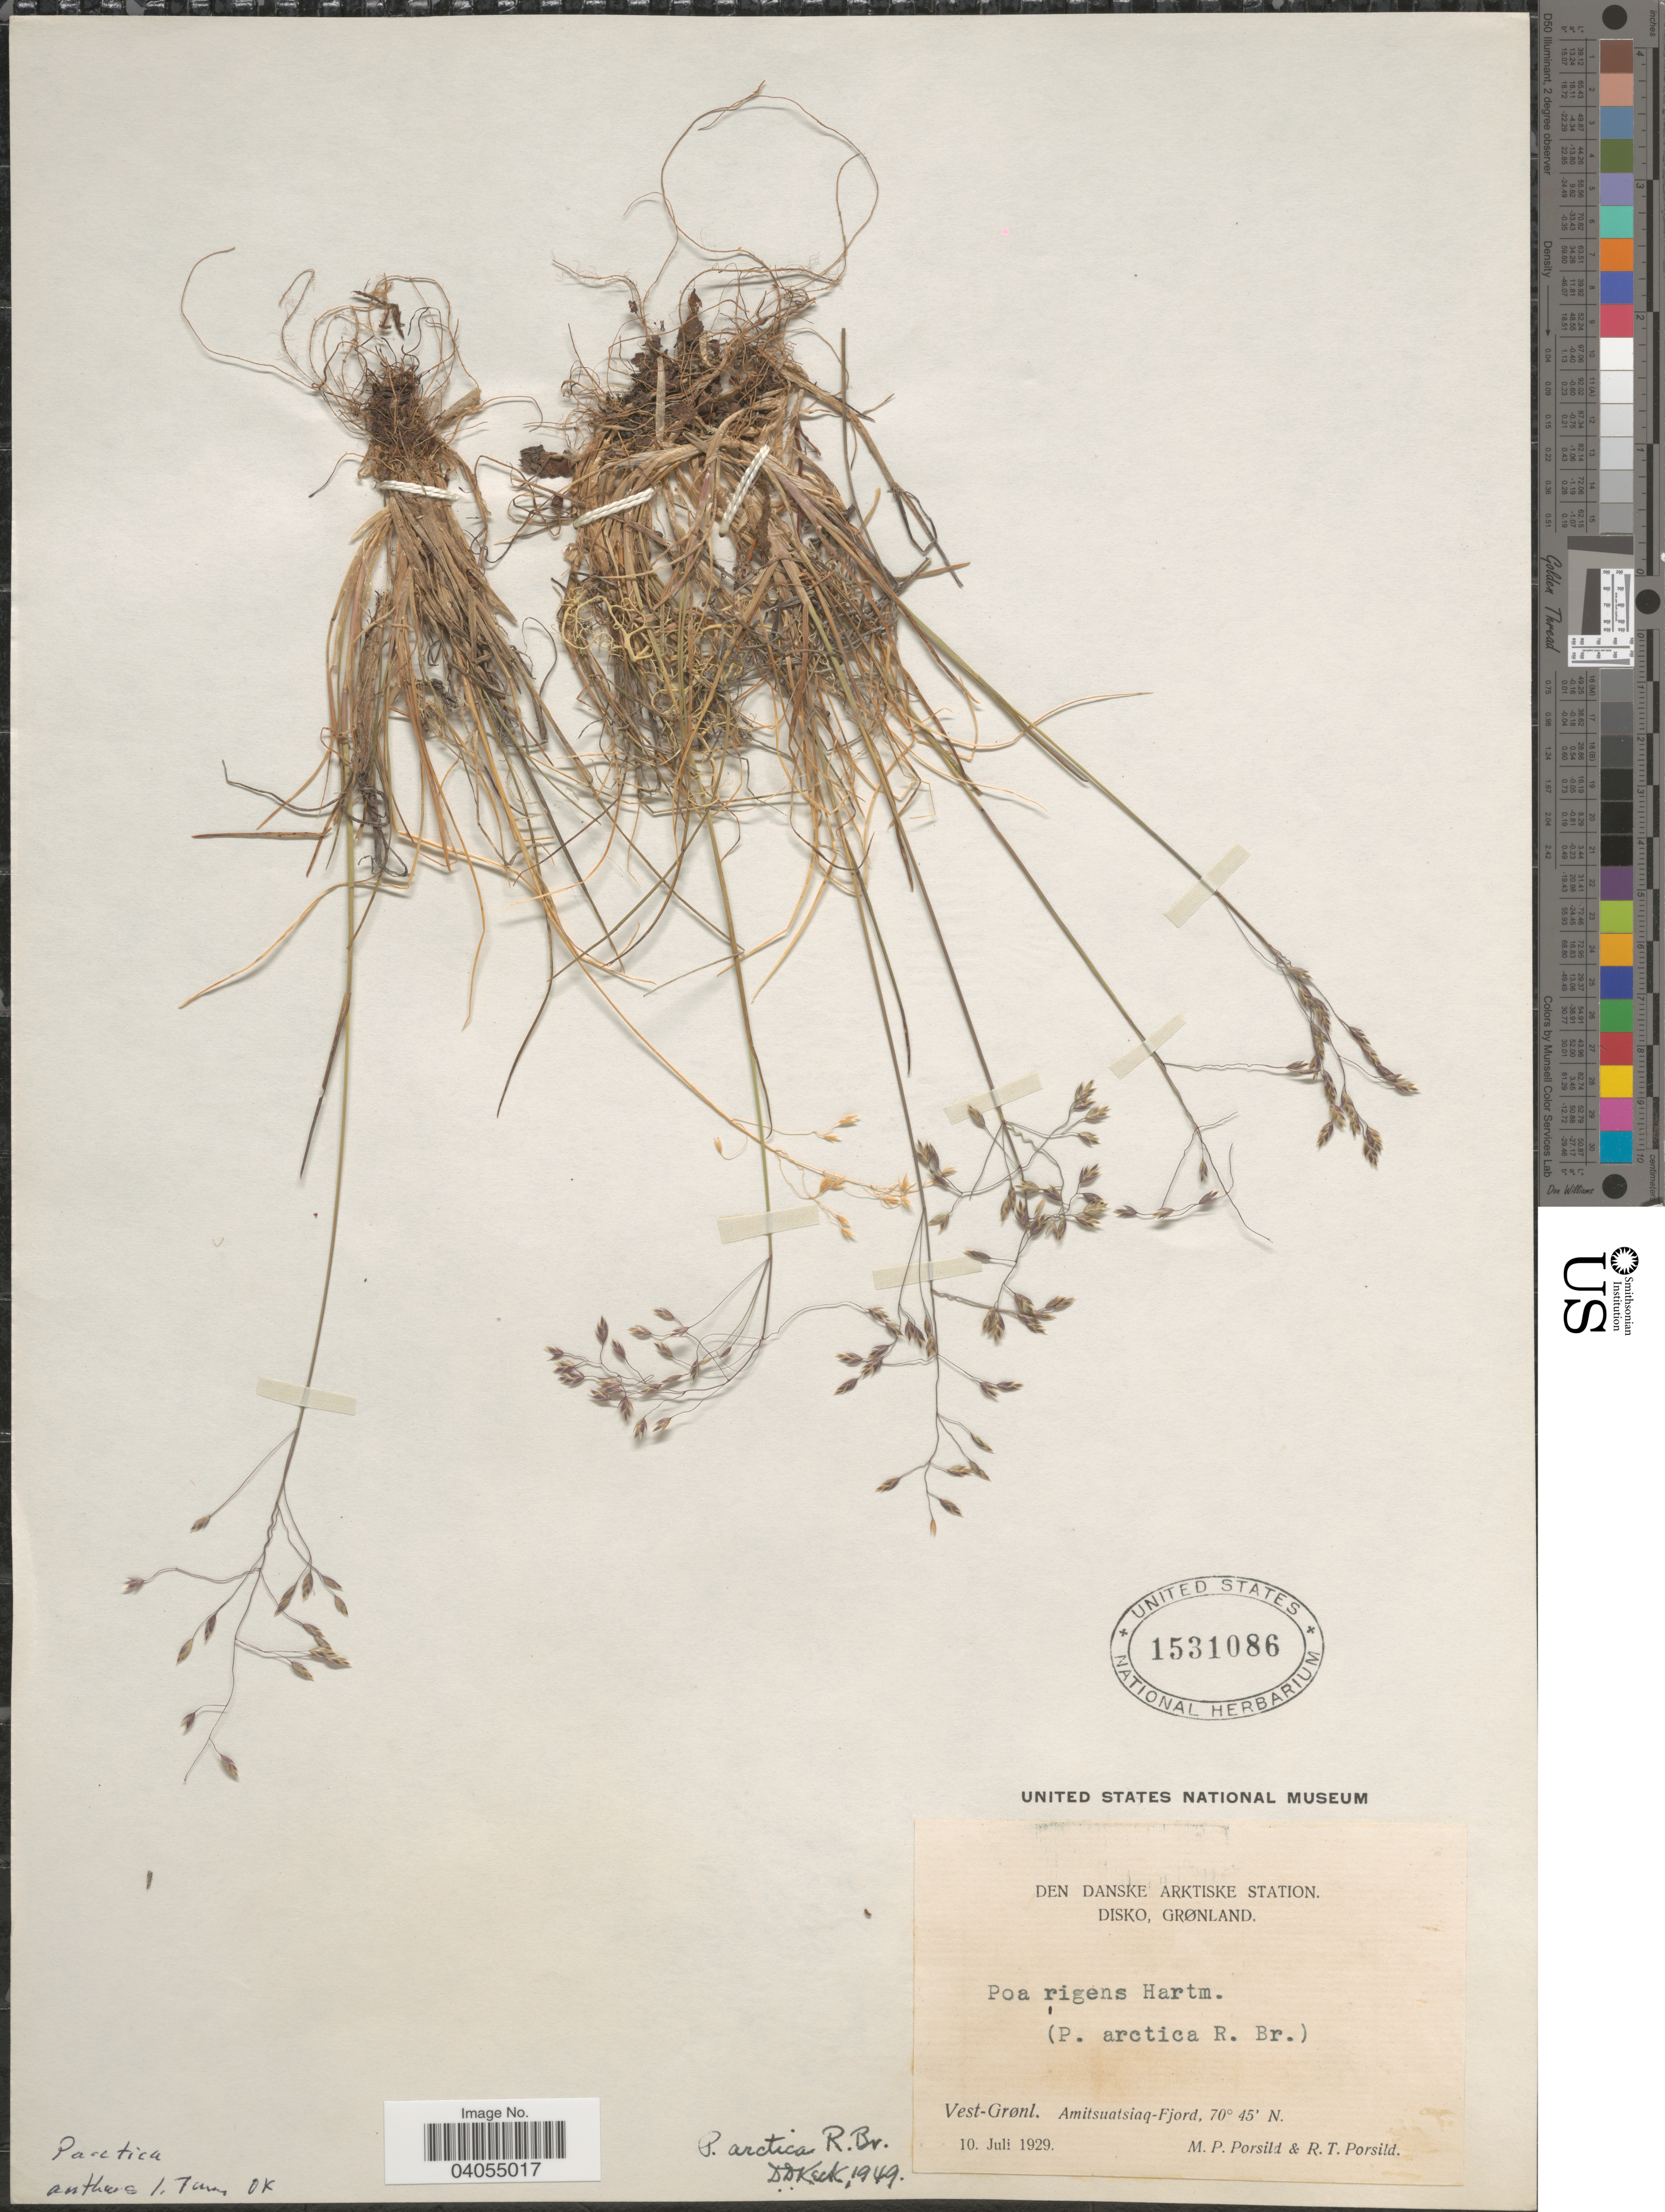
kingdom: Plantae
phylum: Tracheophyta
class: Liliopsida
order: Poales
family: Poaceae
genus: Poa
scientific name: Poa arctica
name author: R. Br.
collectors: M. P. Porsild & R. T. Porsild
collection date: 1929-07-10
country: Greenland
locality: Den Danske Arktiske Station. Disko, Grønland. Vest-Grønl. Amitsuatsiaq-Fjord.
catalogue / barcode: US 1531086